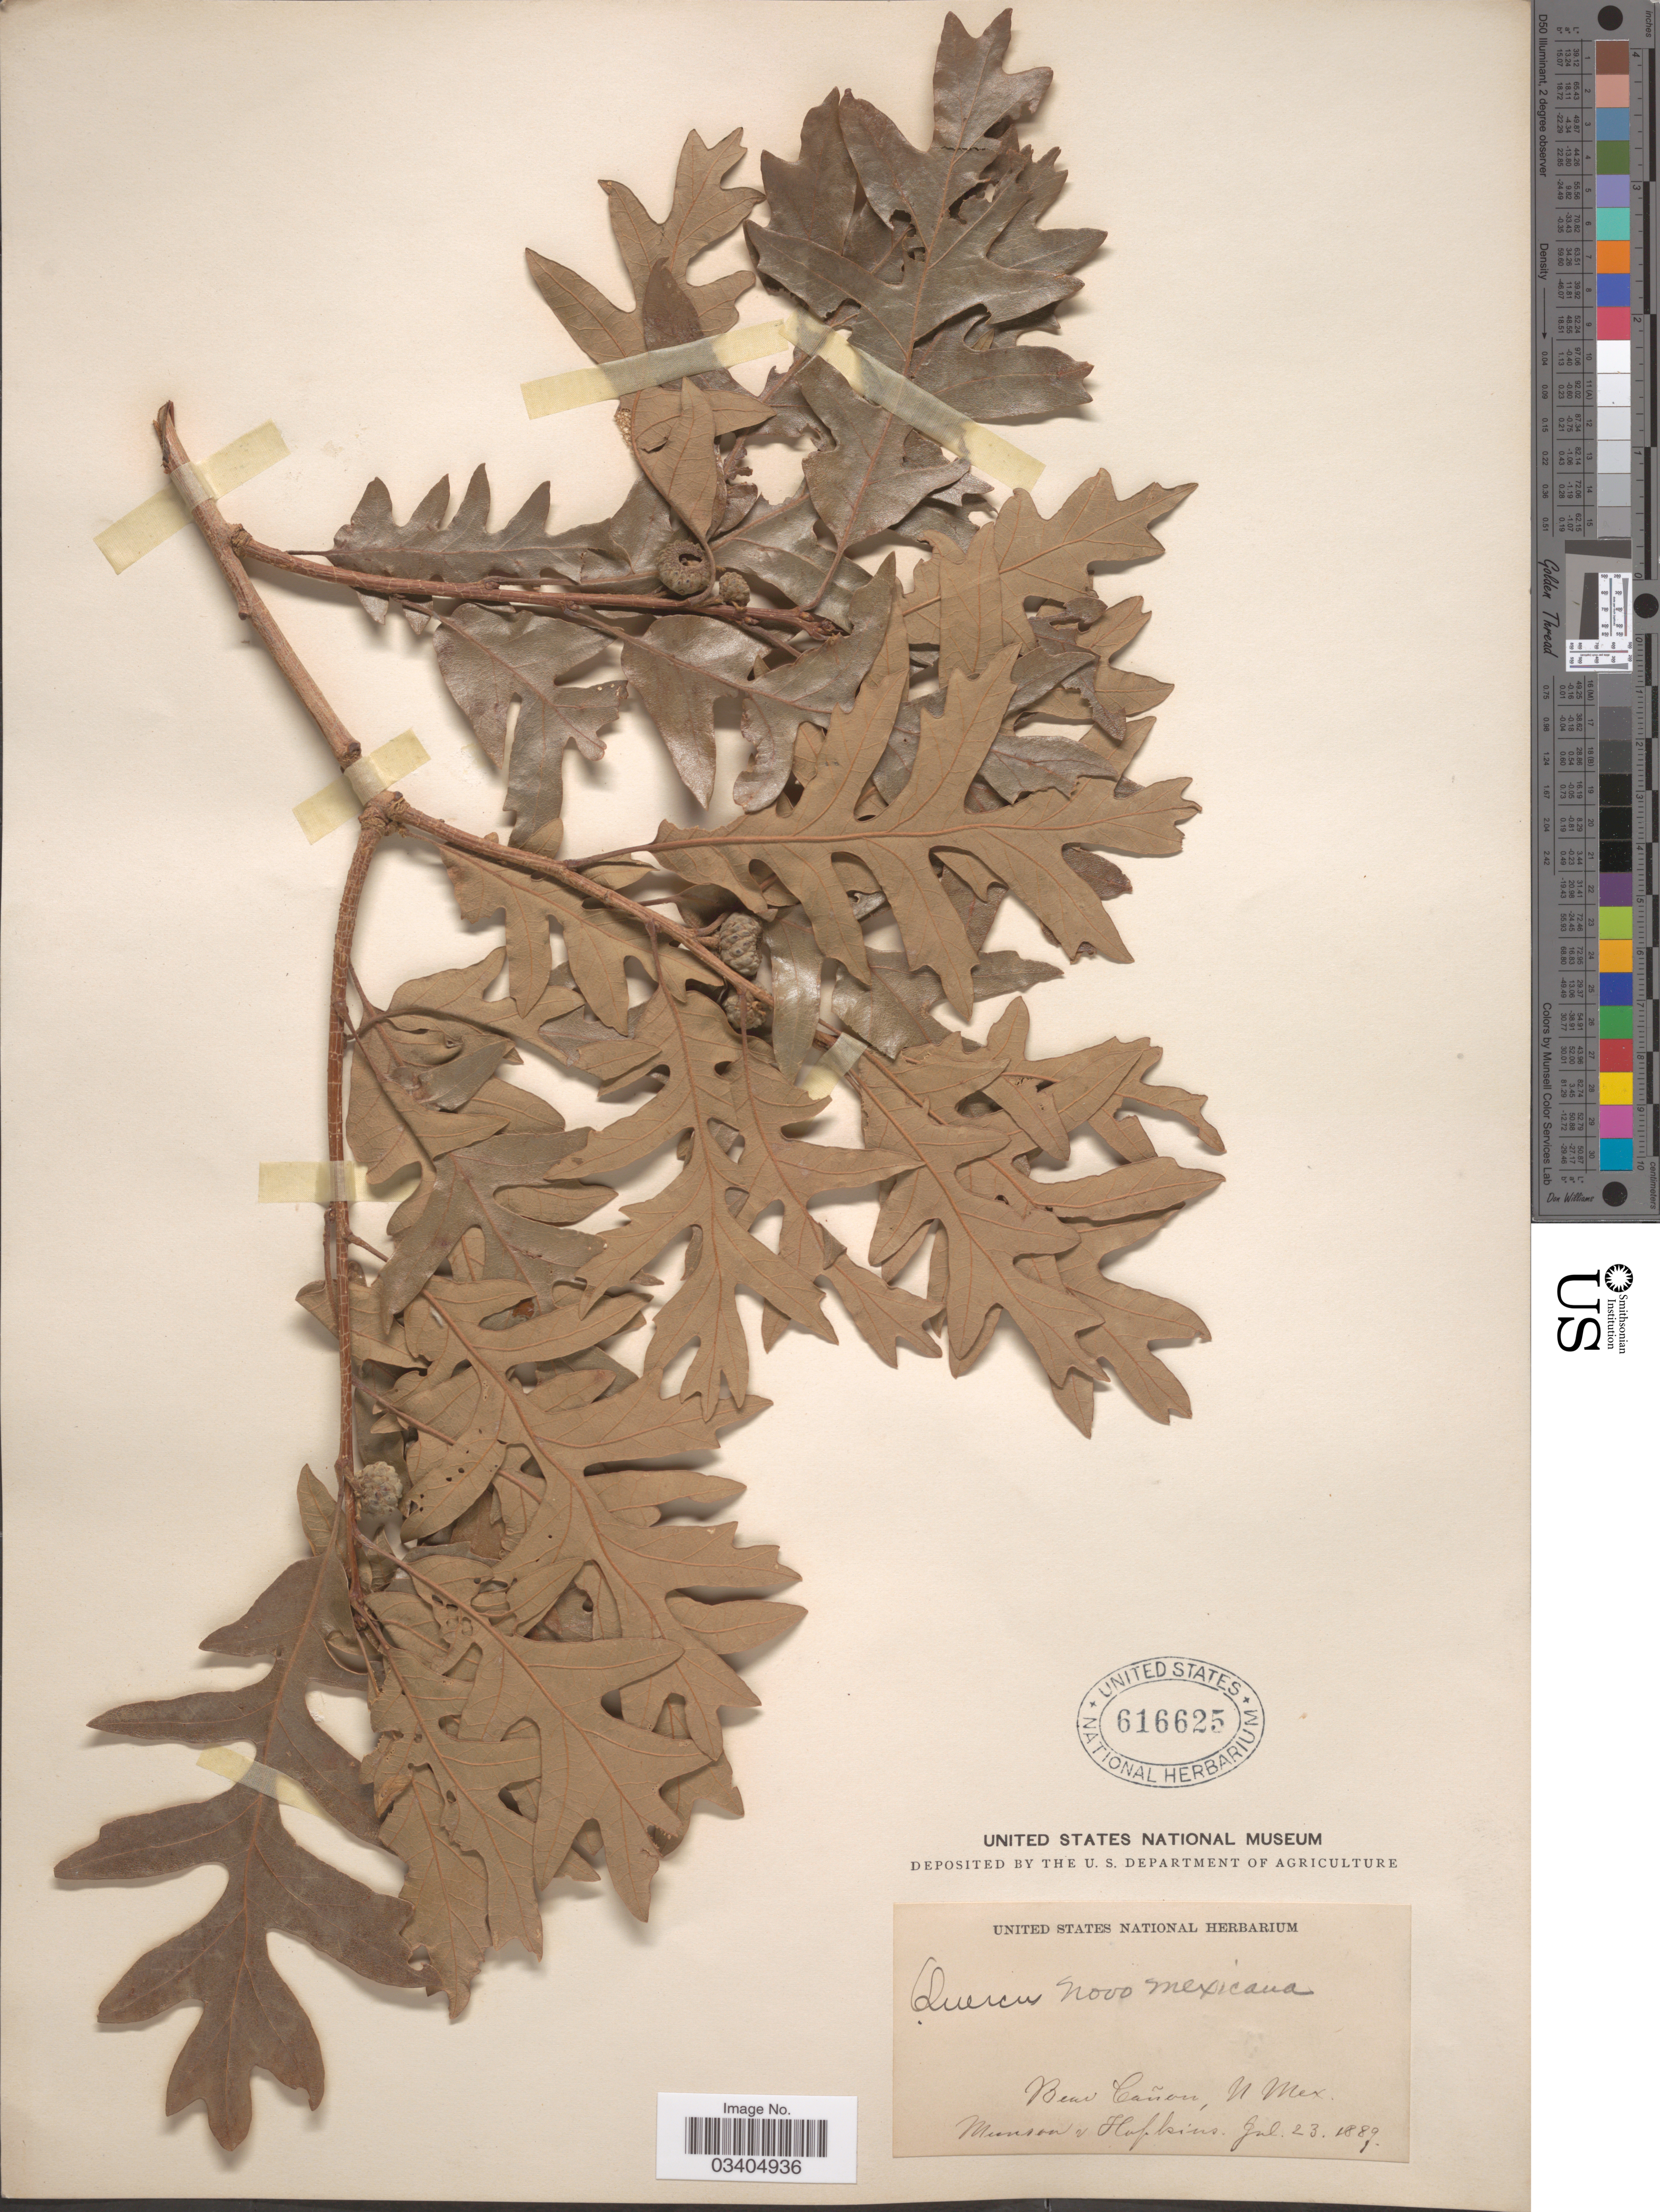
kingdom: Plantae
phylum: Tracheophyta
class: Magnoliopsida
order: Fagales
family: Fagaceae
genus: Quercus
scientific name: Quercus gambelii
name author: Nutt.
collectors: -. Munson & -- Hopkins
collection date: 1889-07-23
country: United States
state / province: New Mexico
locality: Bear Cañon.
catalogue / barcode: US 616625